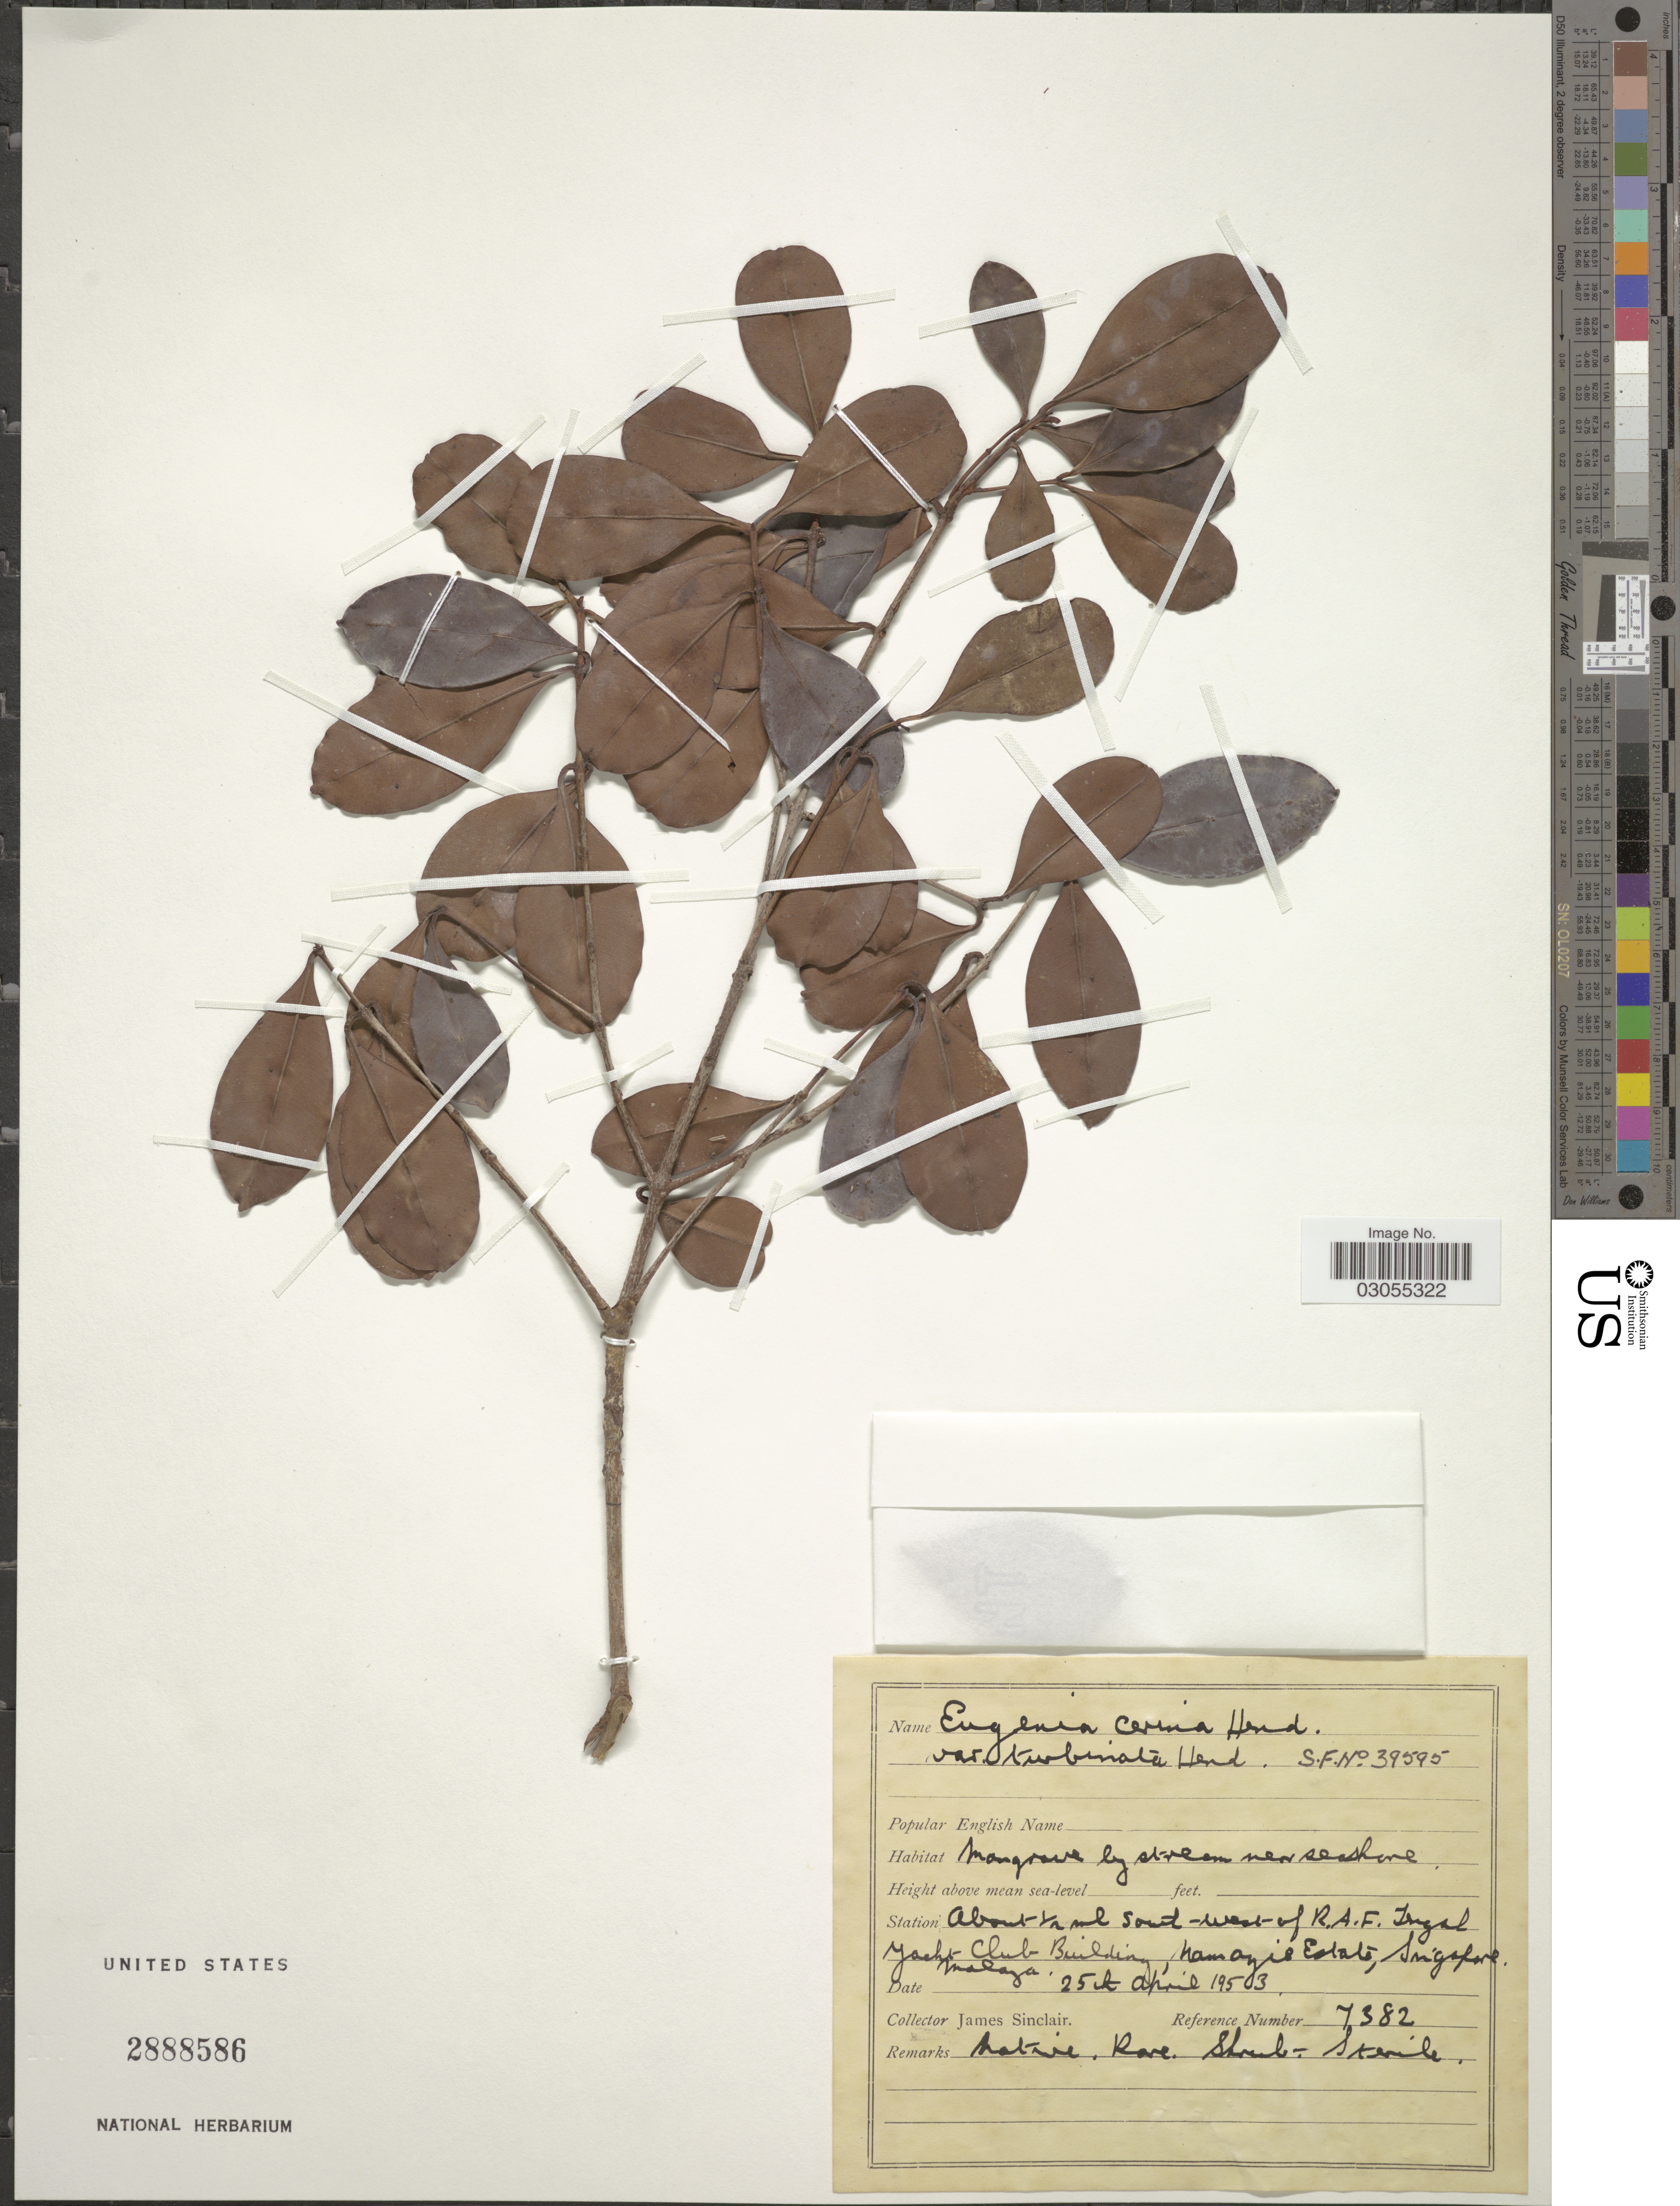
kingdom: Plantae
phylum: Tracheophyta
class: Magnoliopsida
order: Myrtales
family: Myrtaceae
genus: Syzygium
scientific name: Syzygium incarnatum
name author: (Elmer) Merr. & L.M. Perry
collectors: J. Sinclair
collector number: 7382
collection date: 1953-04-25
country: Singapore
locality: Station about ½ ml South-West of R.A.F. Ingal Yacht Club Building, Namyis Estate.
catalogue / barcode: US 2888586